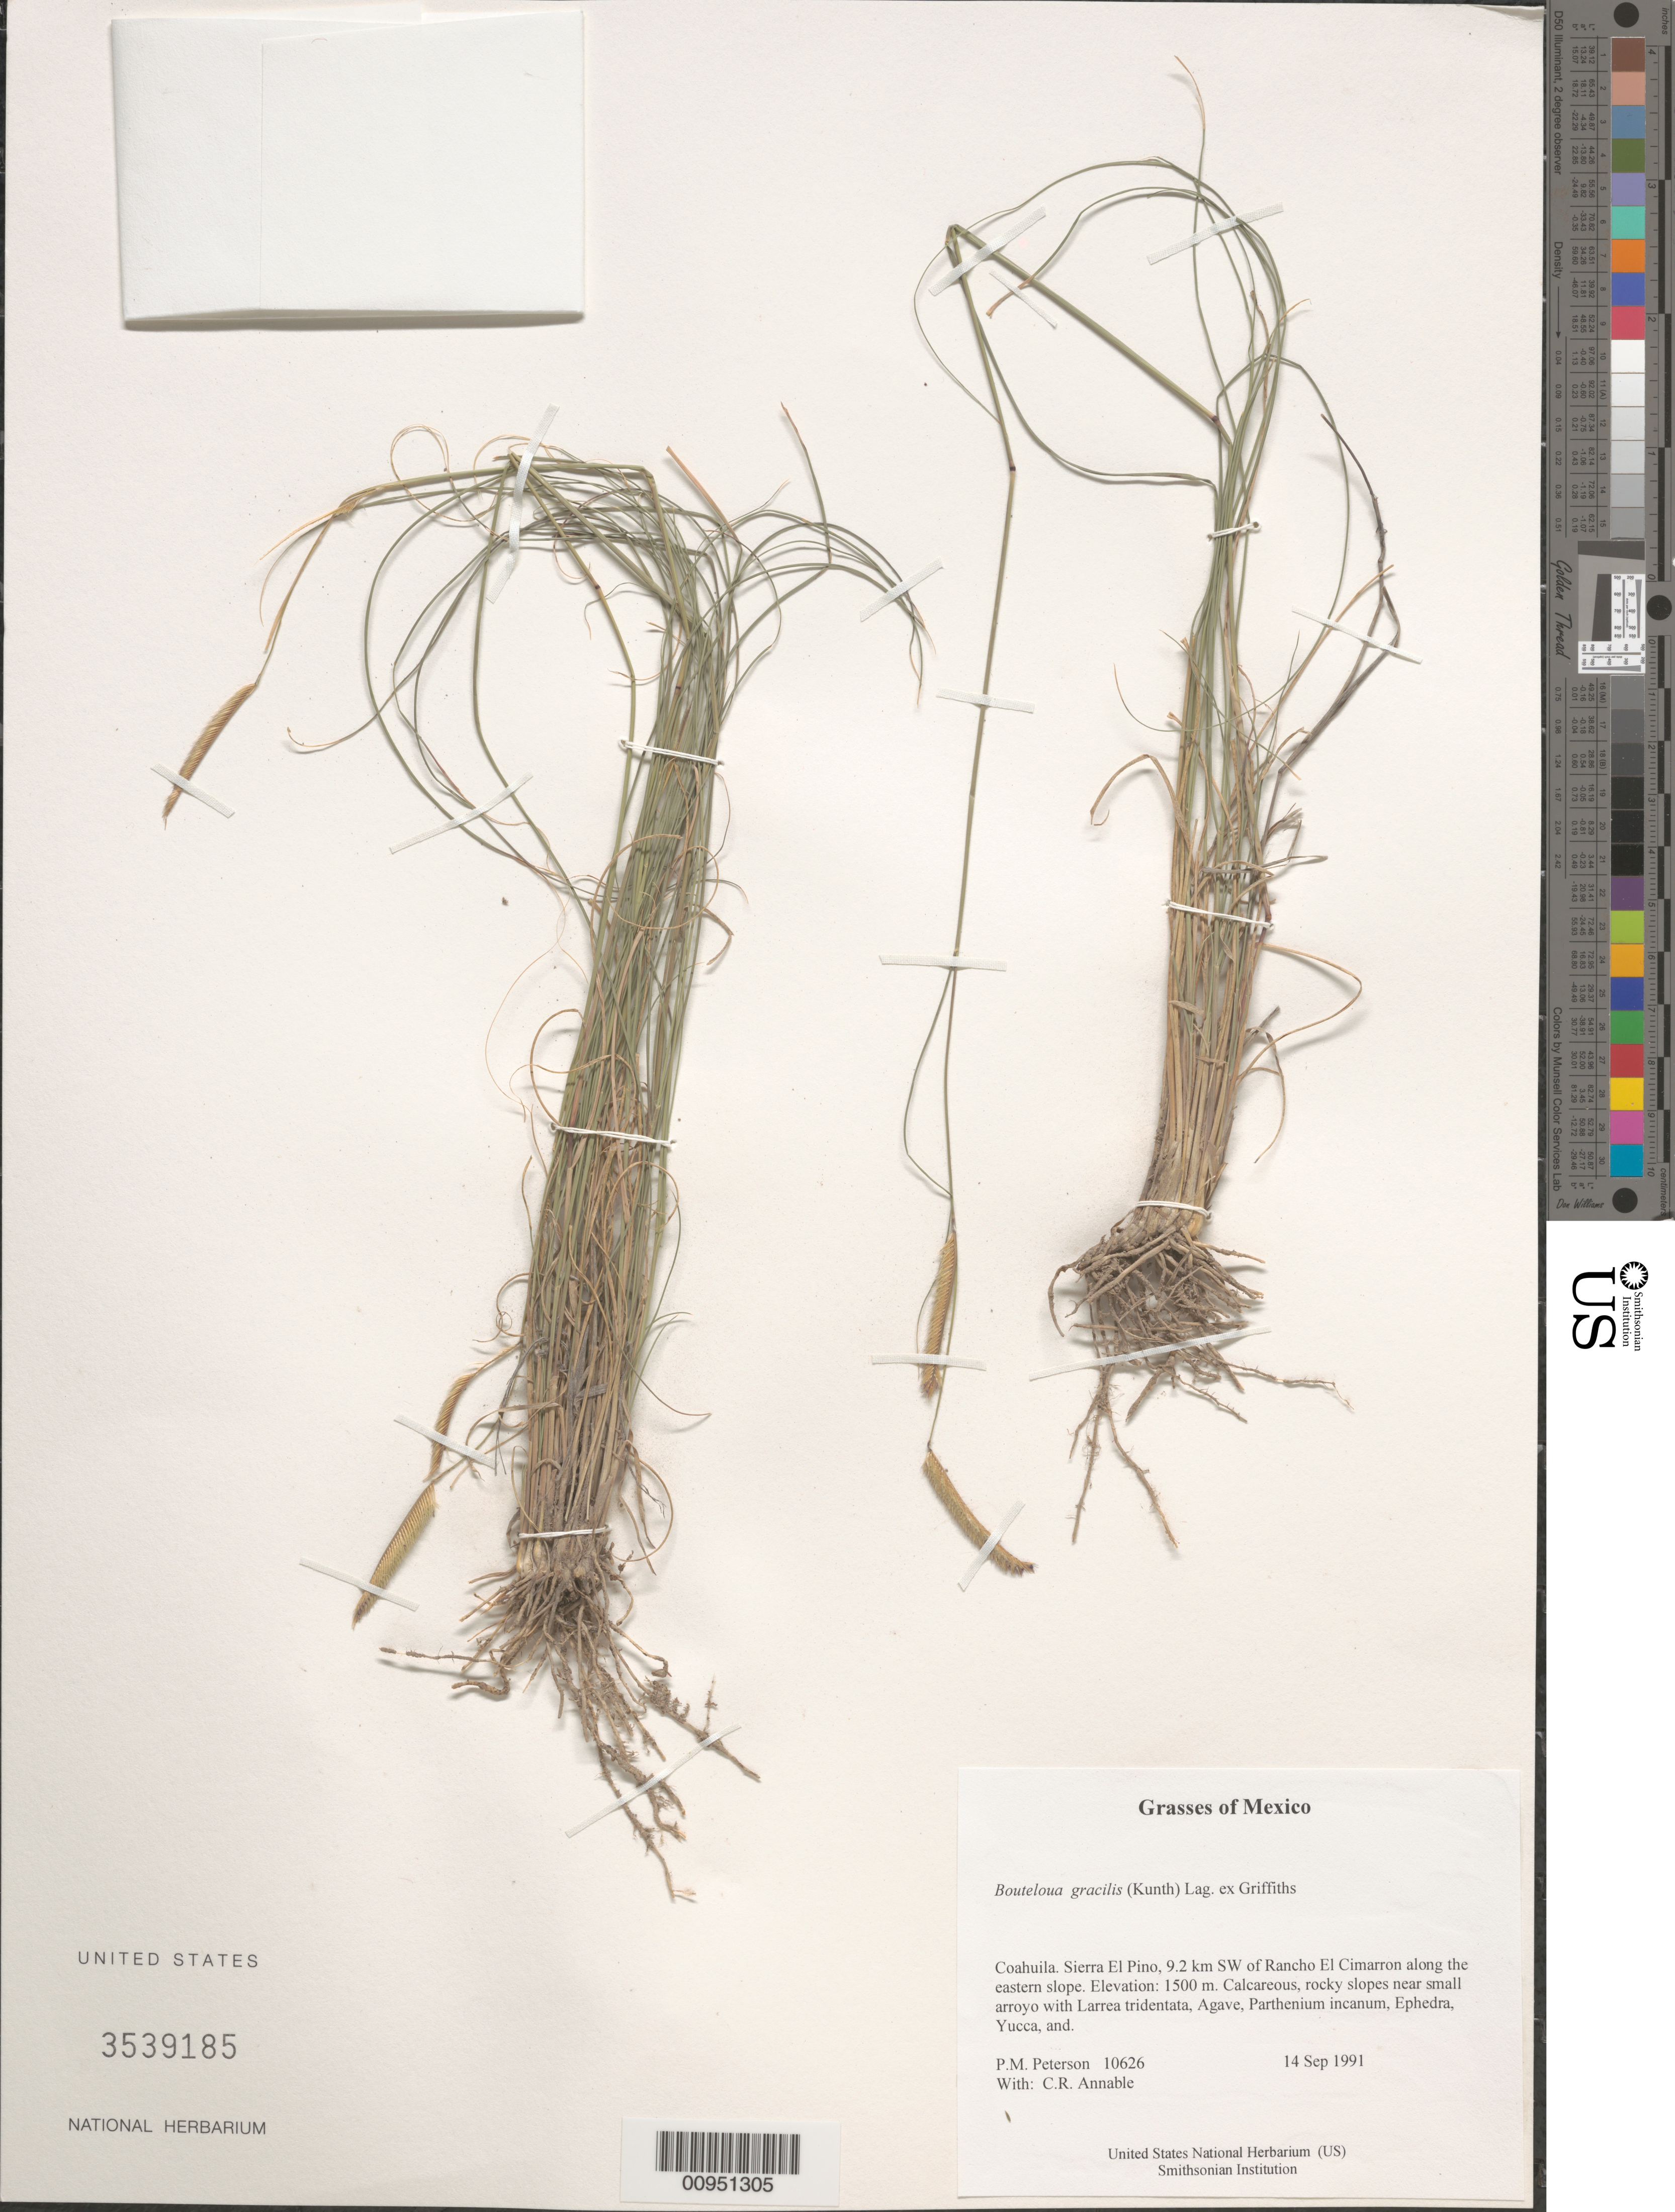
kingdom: Plantae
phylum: Tracheophyta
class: Liliopsida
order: Poales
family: Poaceae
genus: Bouteloua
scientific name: Bouteloua gracilis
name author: (Kunth) Lag. ex Griffiths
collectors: P. M. Peterson & C. R. Annable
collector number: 10626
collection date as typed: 14 Sep 1991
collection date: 1991-09-14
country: Mexico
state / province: Coahuila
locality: Sierra El Pino, 9.2 km SW of Rancho El Cimarron along the eastern slope.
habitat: Calcareous, rocky slopes near small arroyo with Larrea tridentata, Agave, Parthenium incanum, Ephedra, Yucca, and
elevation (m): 1500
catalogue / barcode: US 3539185